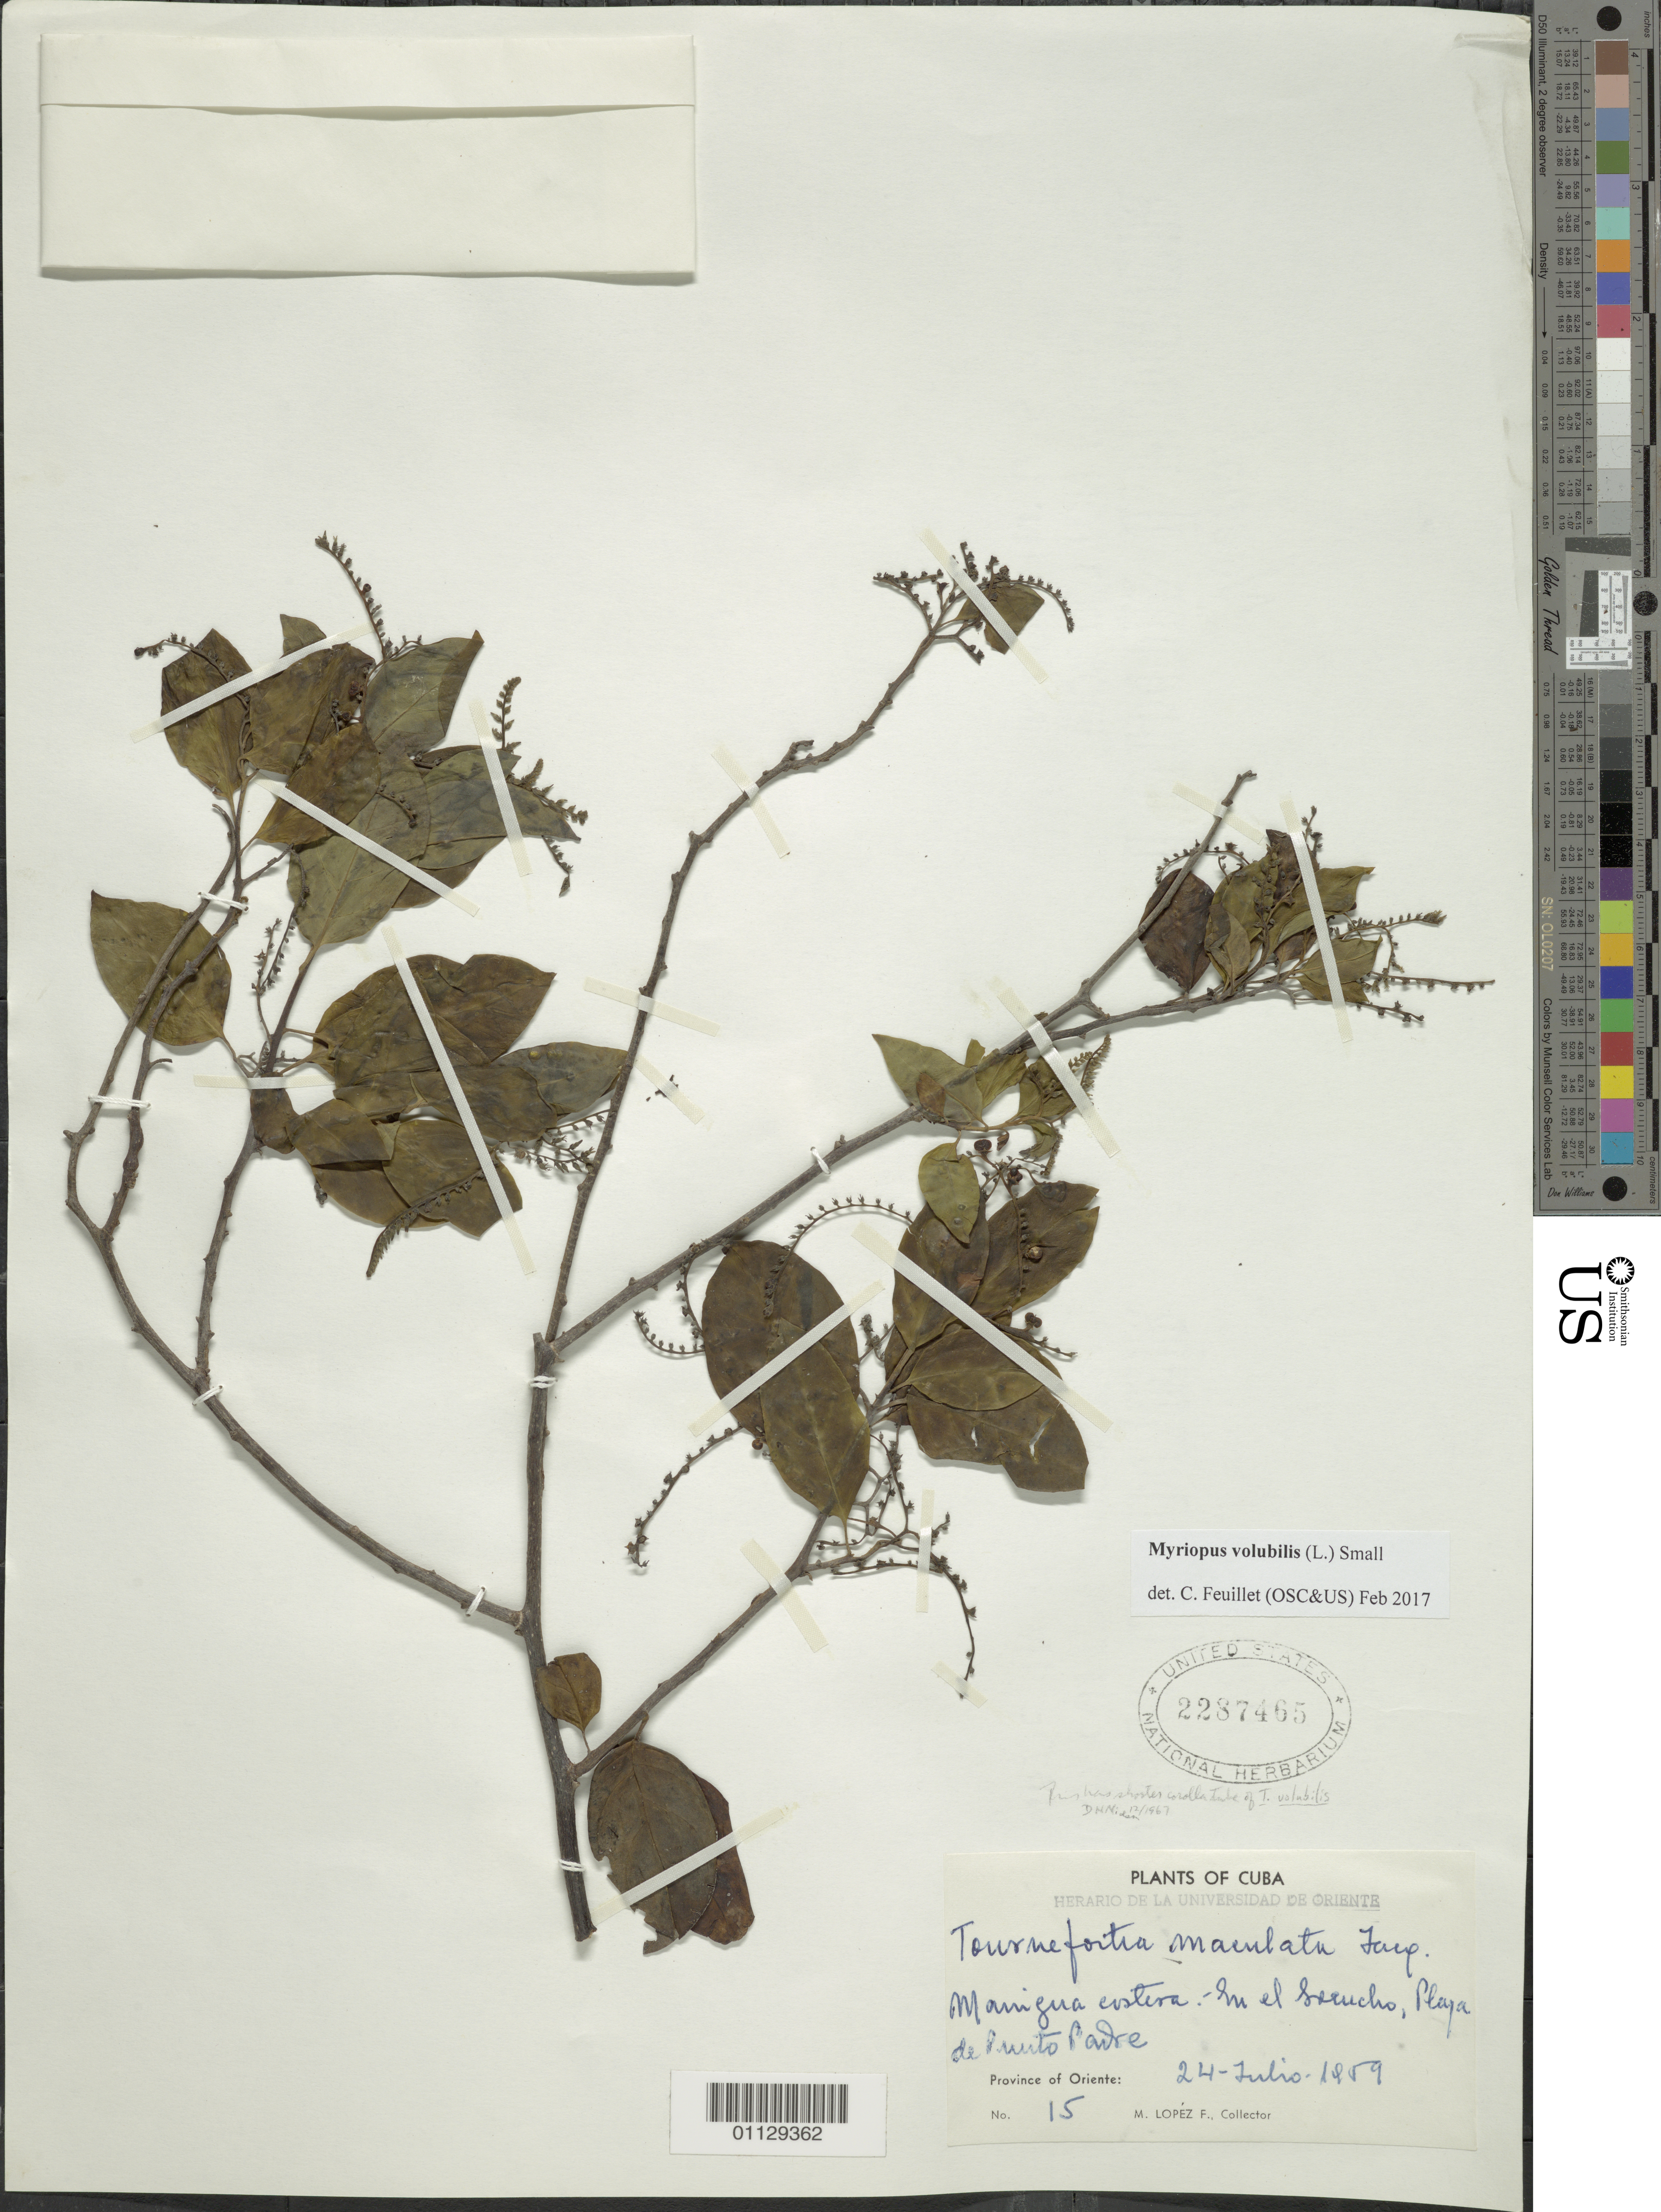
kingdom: Plantae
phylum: Tracheophyta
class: Magnoliopsida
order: Boraginales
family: Heliotropiaceae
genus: Myriopus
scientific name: Myriopus volubilis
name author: (L.) Small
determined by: Feuillet, C.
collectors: M. López Figueiras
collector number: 1859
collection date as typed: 24 Jul 1859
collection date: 1859-07-24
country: Cuba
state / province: Las Tunas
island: Cuba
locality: Playa de Puerto Padre. Manigua costera.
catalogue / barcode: US 2287465